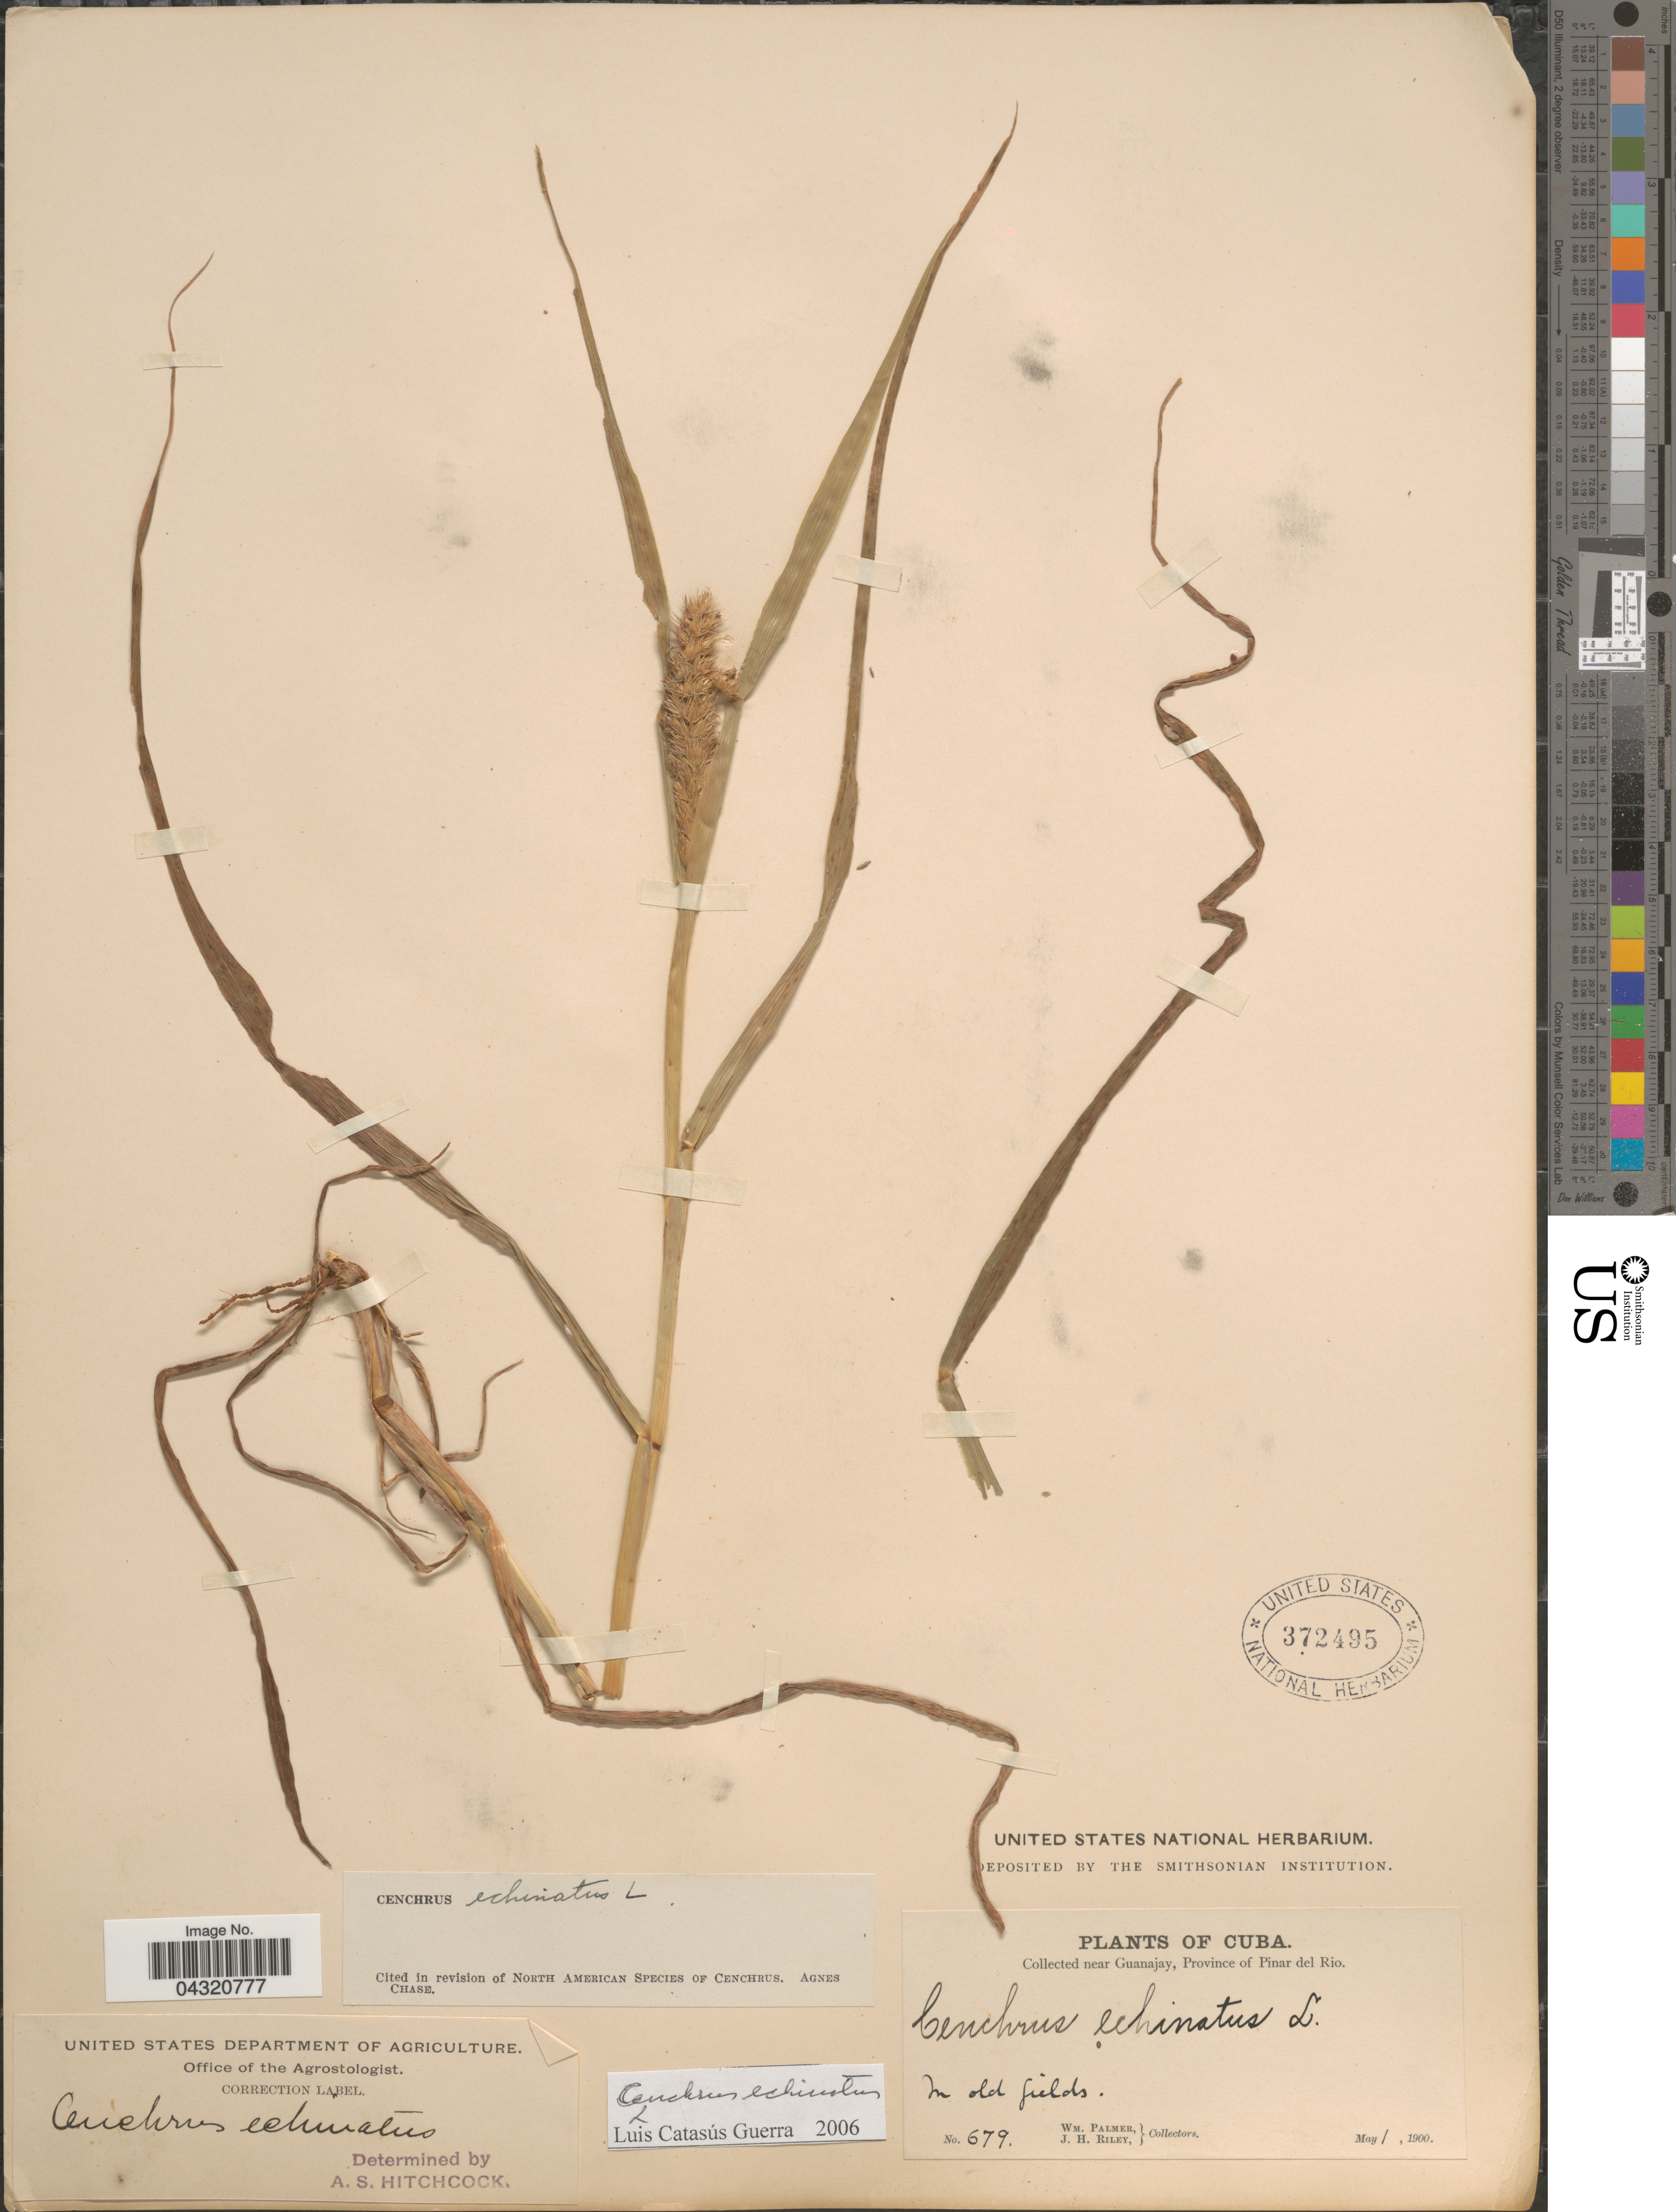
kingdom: Plantae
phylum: Tracheophyta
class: Liliopsida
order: Poales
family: Poaceae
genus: Cenchrus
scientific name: Cenchrus echinatus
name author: L.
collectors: W. Palmer & J. H. Riley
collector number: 679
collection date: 1900-05-01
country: Cuba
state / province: Pinar del Río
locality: Near Guanajay. In old fields.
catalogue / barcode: US 372495